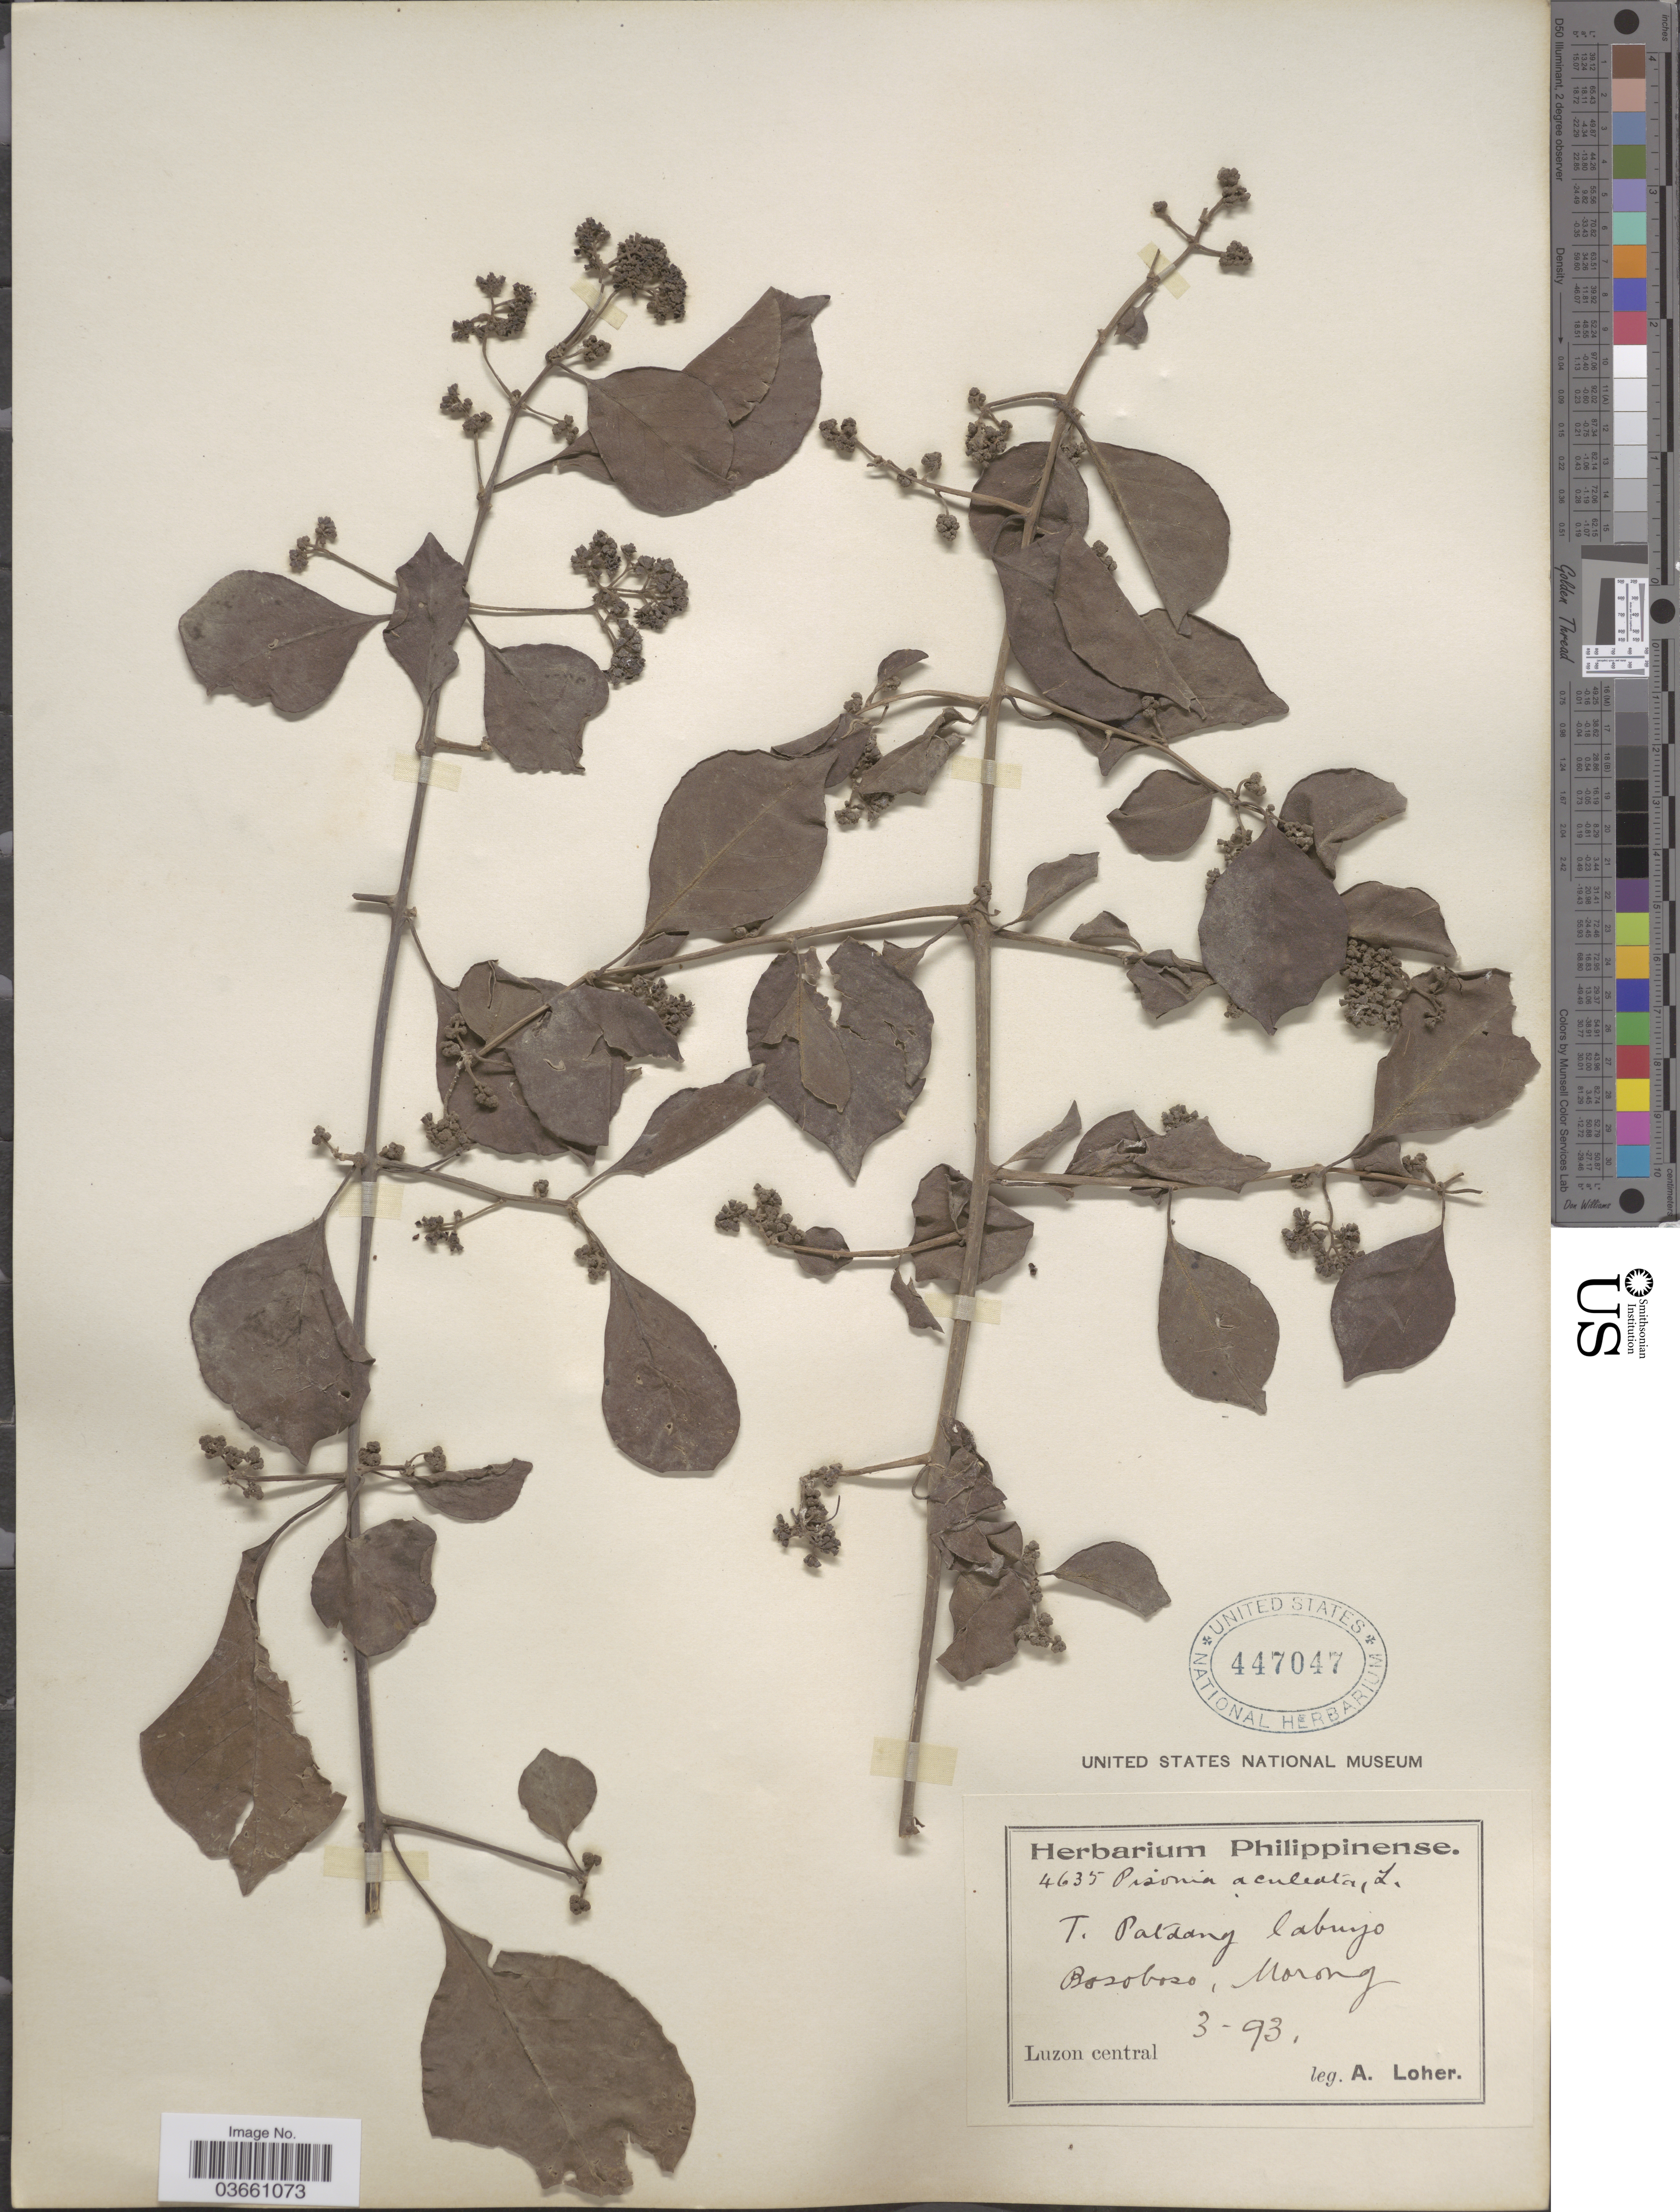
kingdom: Plantae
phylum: Tracheophyta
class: Magnoliopsida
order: Caryophyllales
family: Nyctaginaceae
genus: Pisonia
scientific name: Pisonia aculeata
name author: L.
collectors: A. Loher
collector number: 4635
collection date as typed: Transcribed d/m/y: /3/93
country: Philippines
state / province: Central Luzon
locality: Bosoboso, Morong. Luzon central.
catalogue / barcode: US 447047